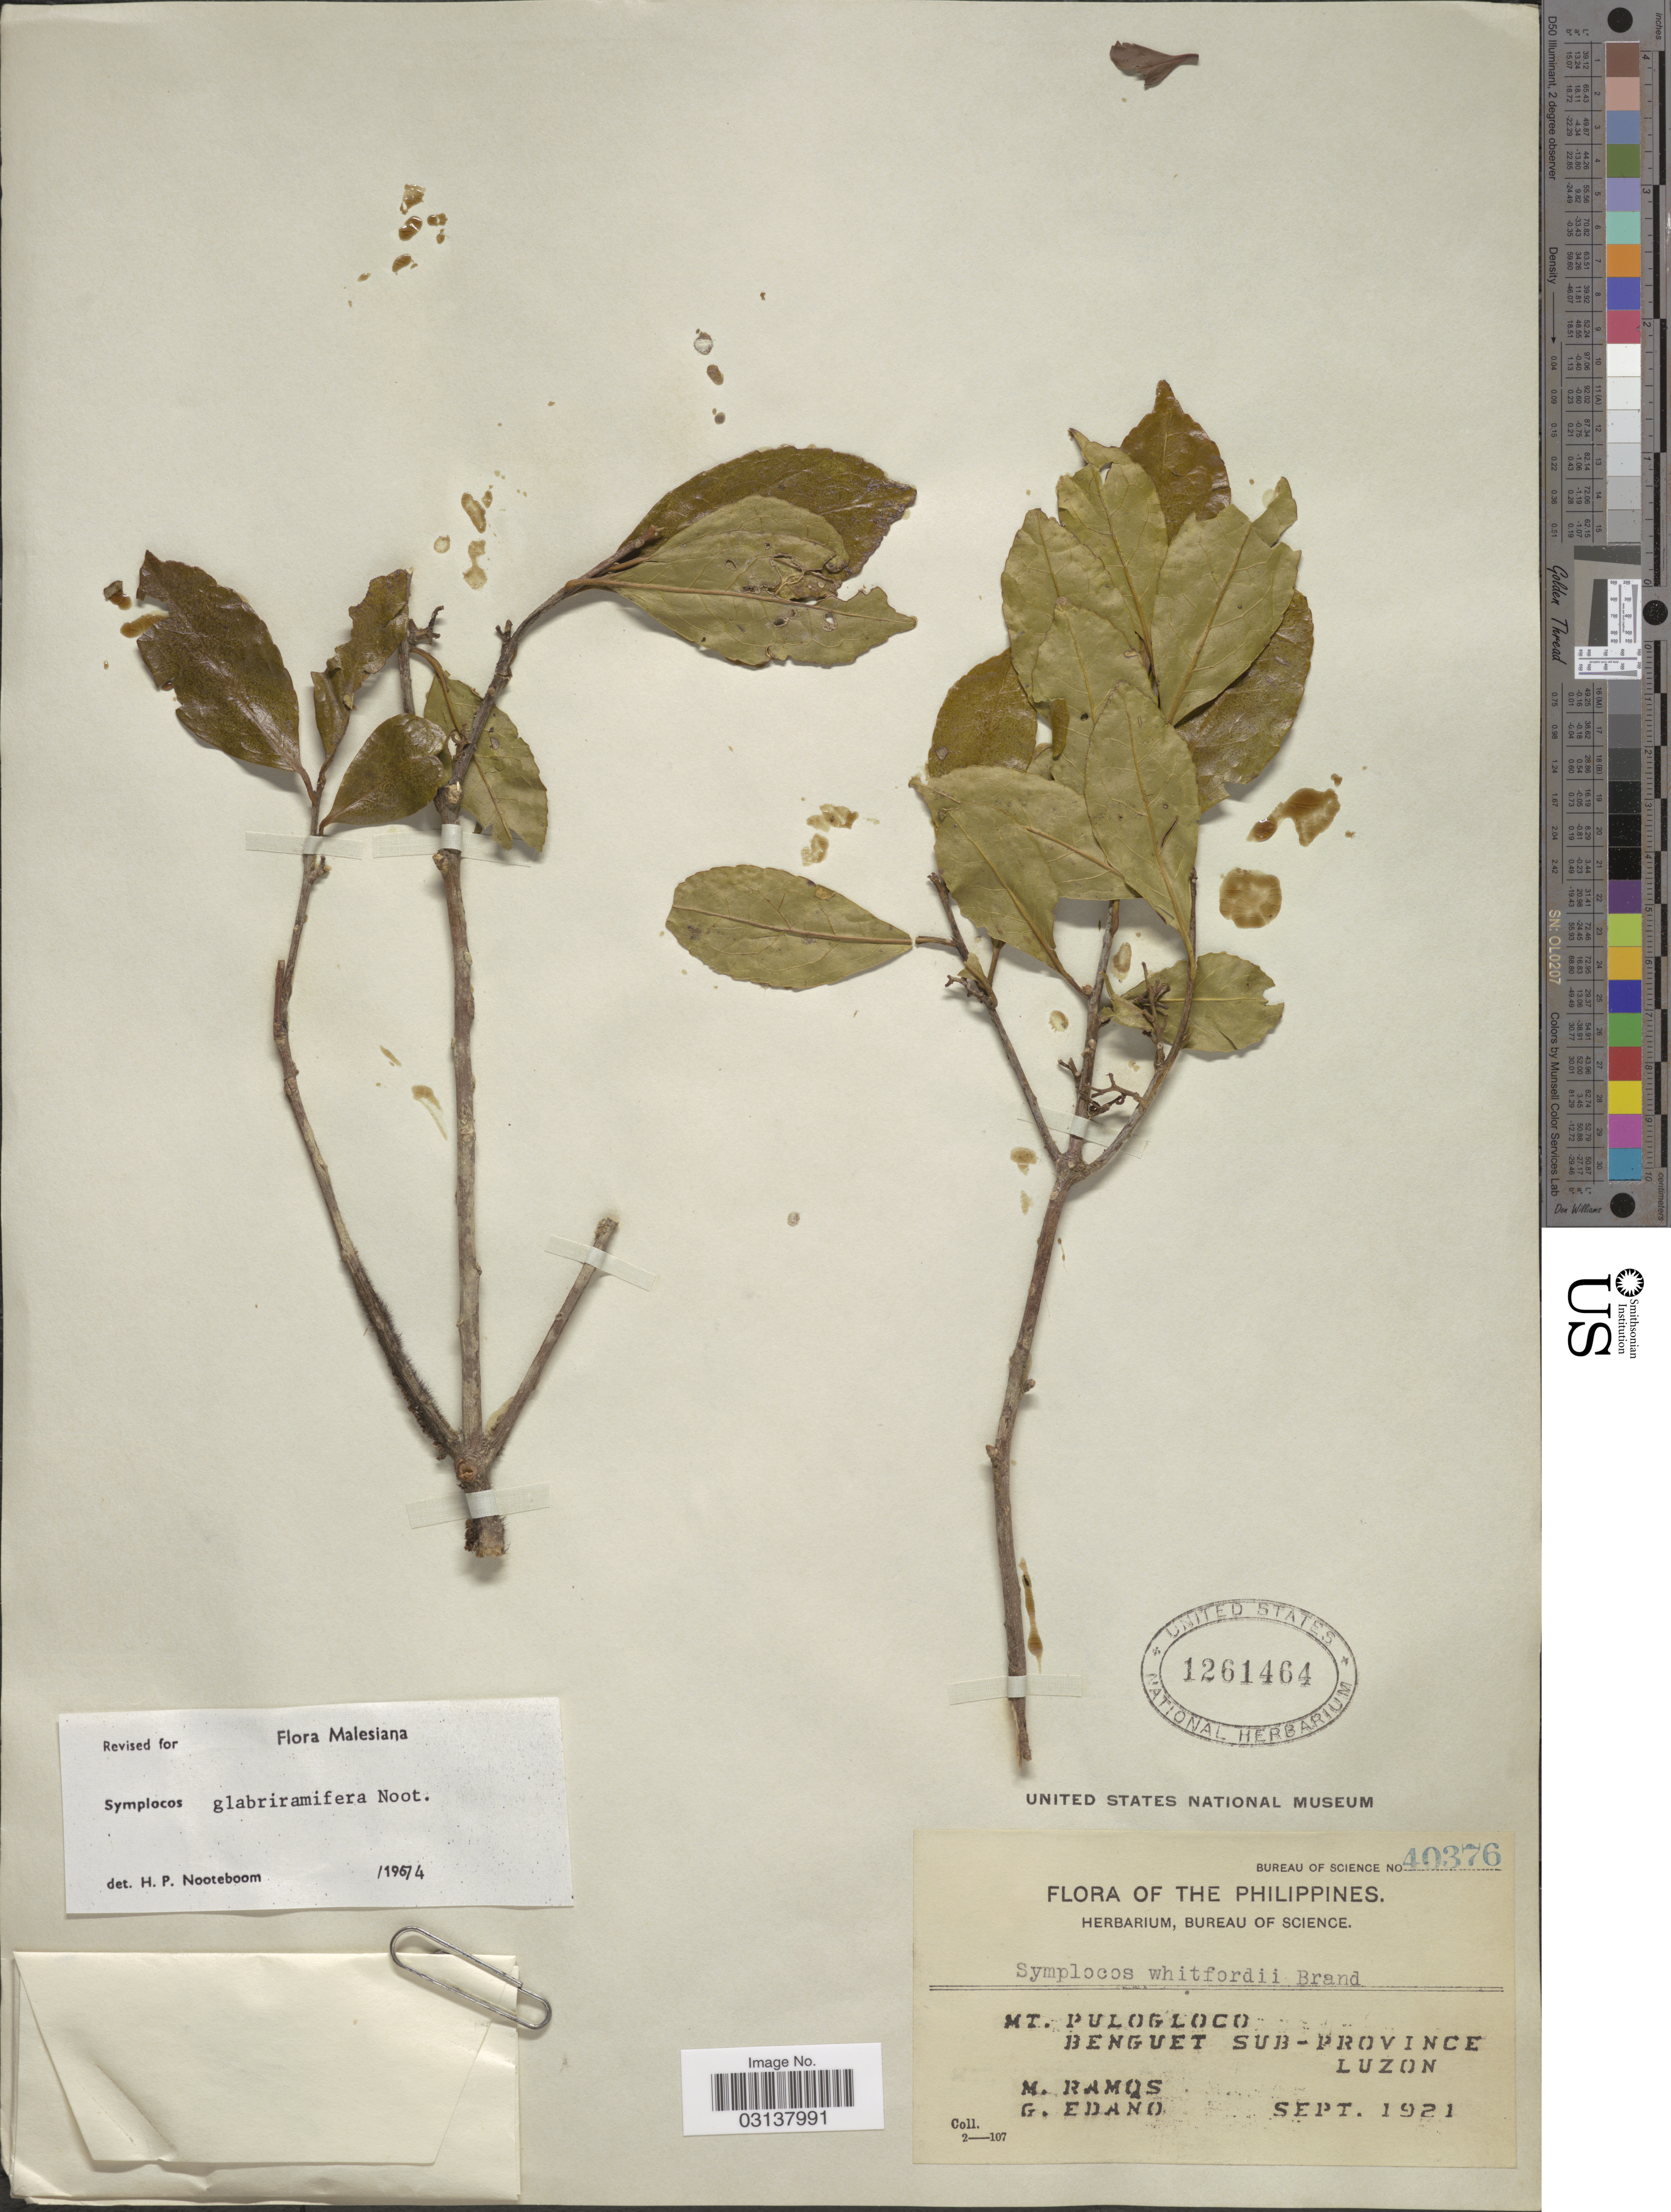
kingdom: Plantae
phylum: Tracheophyta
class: Magnoliopsida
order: Ericales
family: Symplocaceae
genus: Symplocos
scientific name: Symplocos glabriramifera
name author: Noot.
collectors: M. Ramos & G. Edaño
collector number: Bureau of Science 40376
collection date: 1921-09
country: Philippines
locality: The Philippines. Mt. Pulogloco. Benguet Sub - Province Luzon.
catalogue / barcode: US 1261464